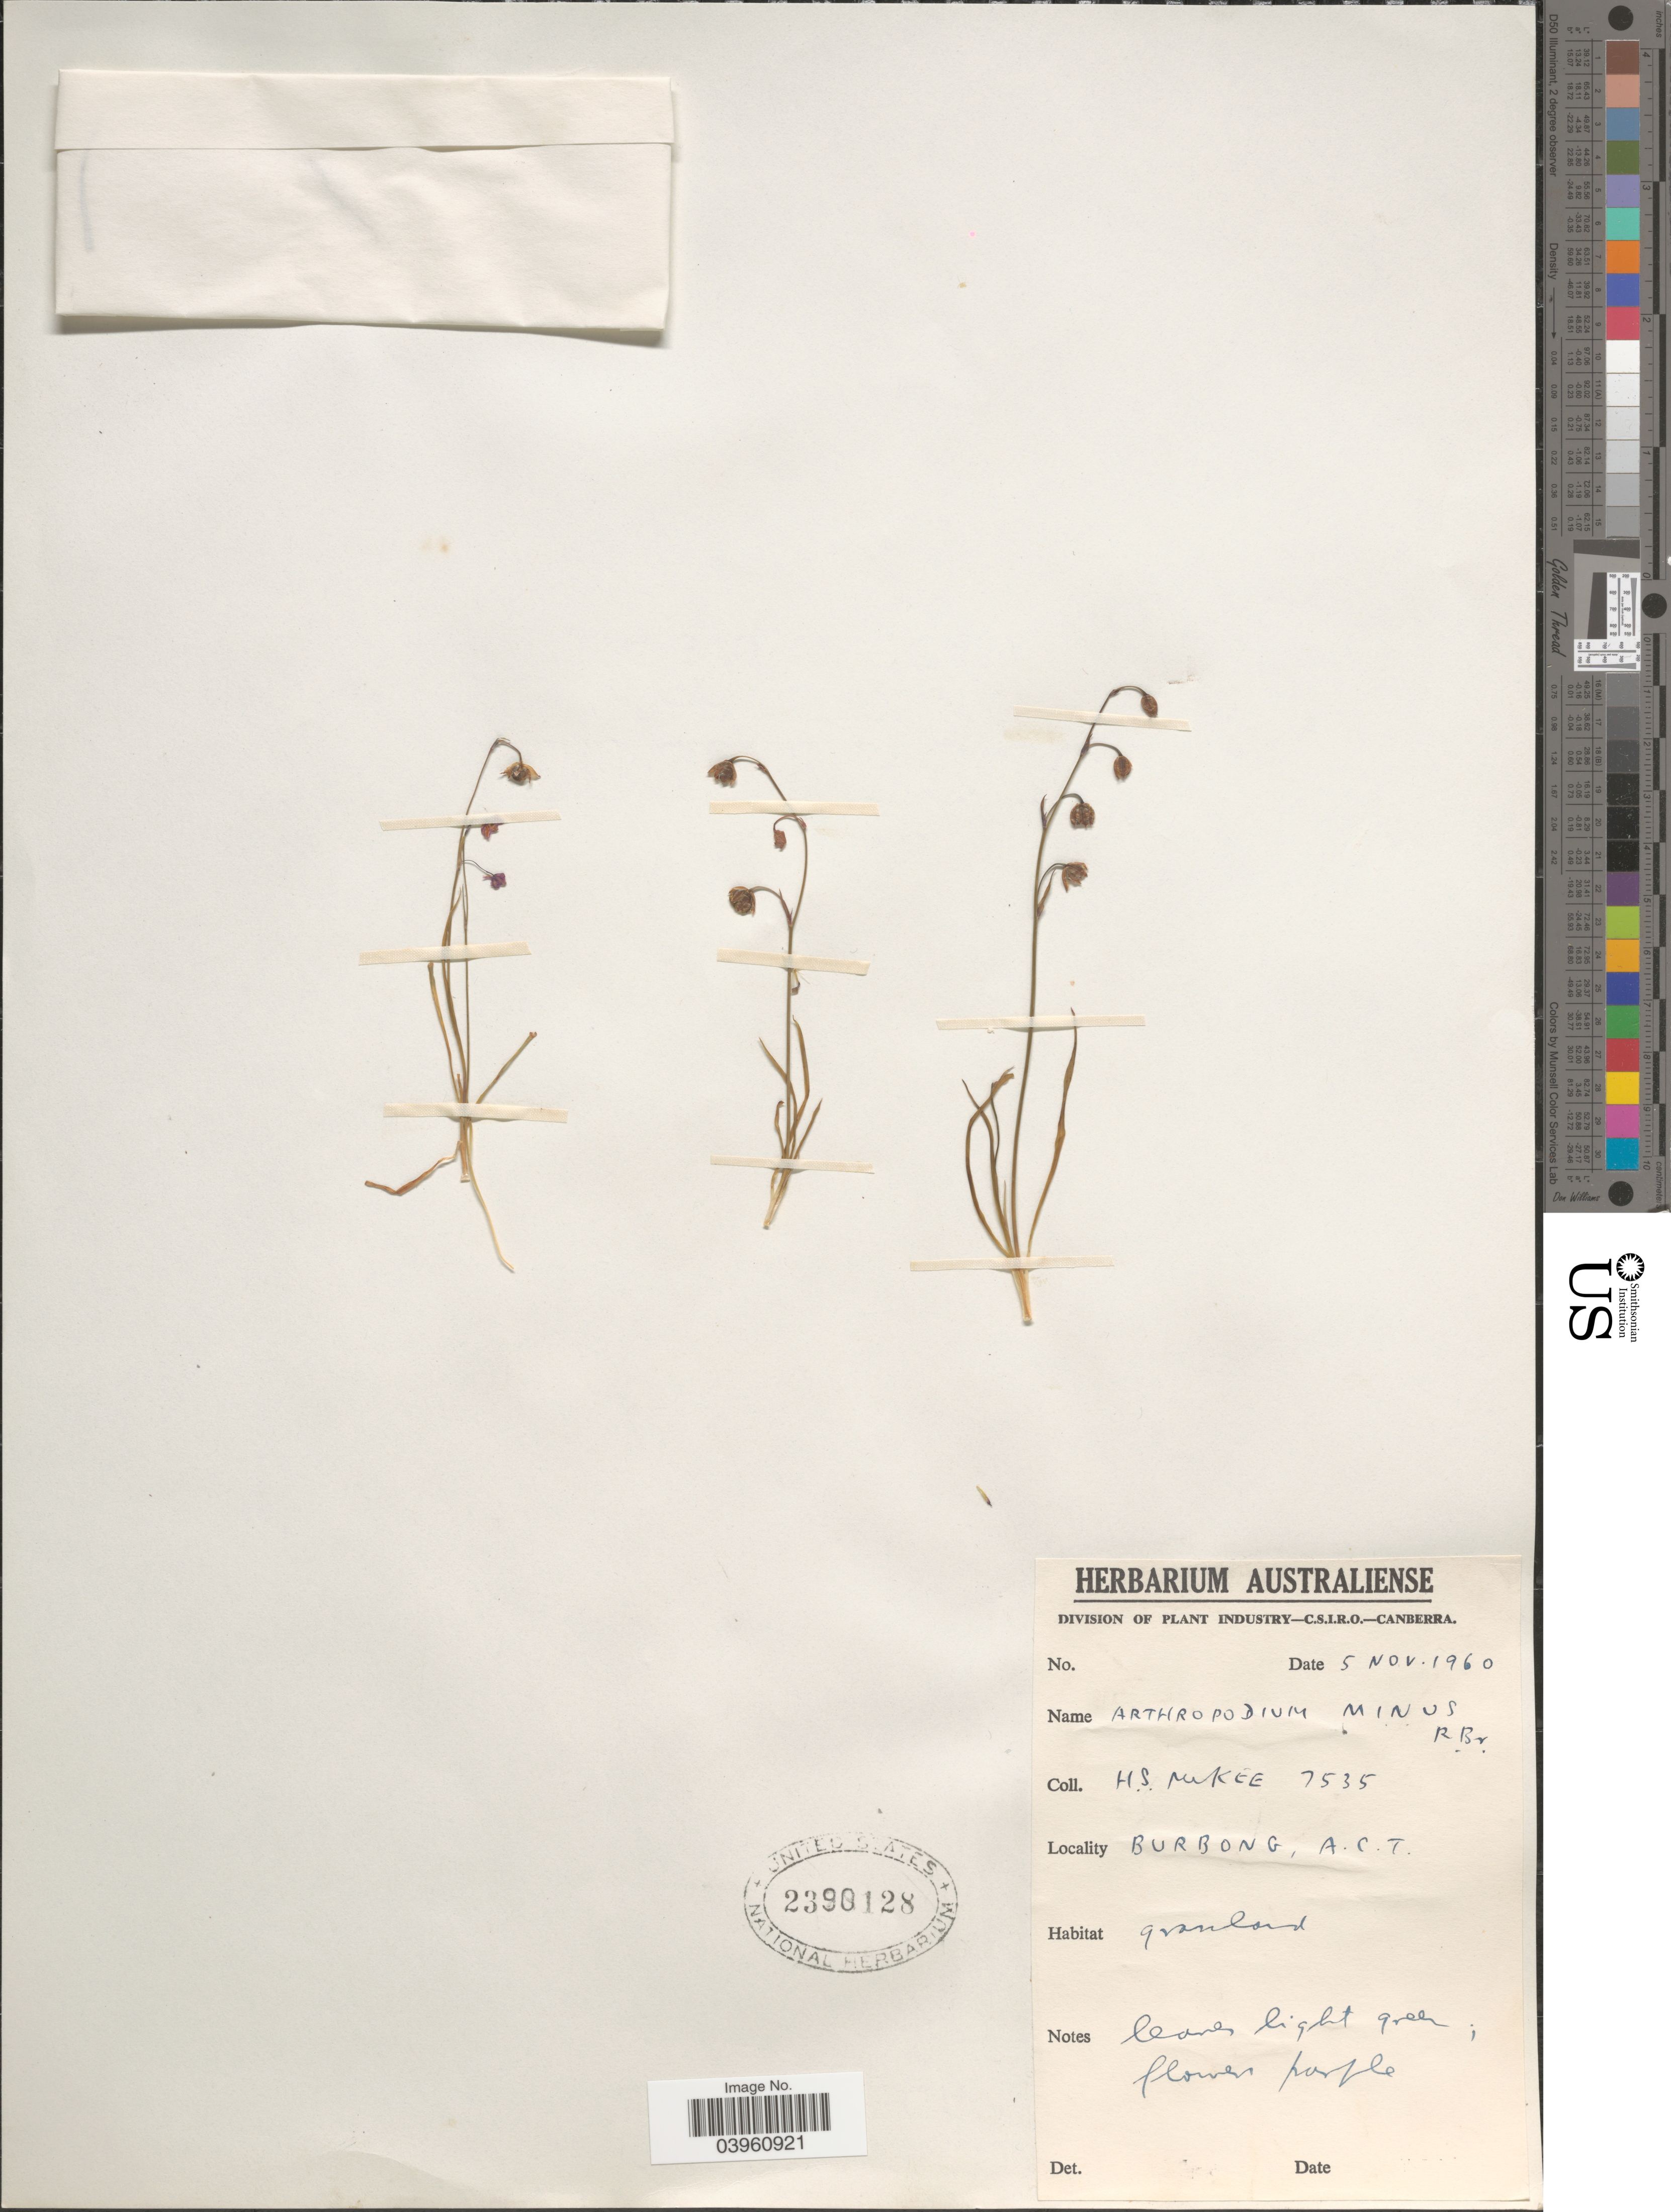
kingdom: Plantae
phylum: Tracheophyta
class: Liliopsida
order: Asparagales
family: Asparagaceae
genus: Arthropodium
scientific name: Arthropodium minus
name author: R. Br.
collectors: H. S. McKee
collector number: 7535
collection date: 1960-11-05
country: Australia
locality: Burbong, A. C. T.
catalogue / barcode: US 2390128